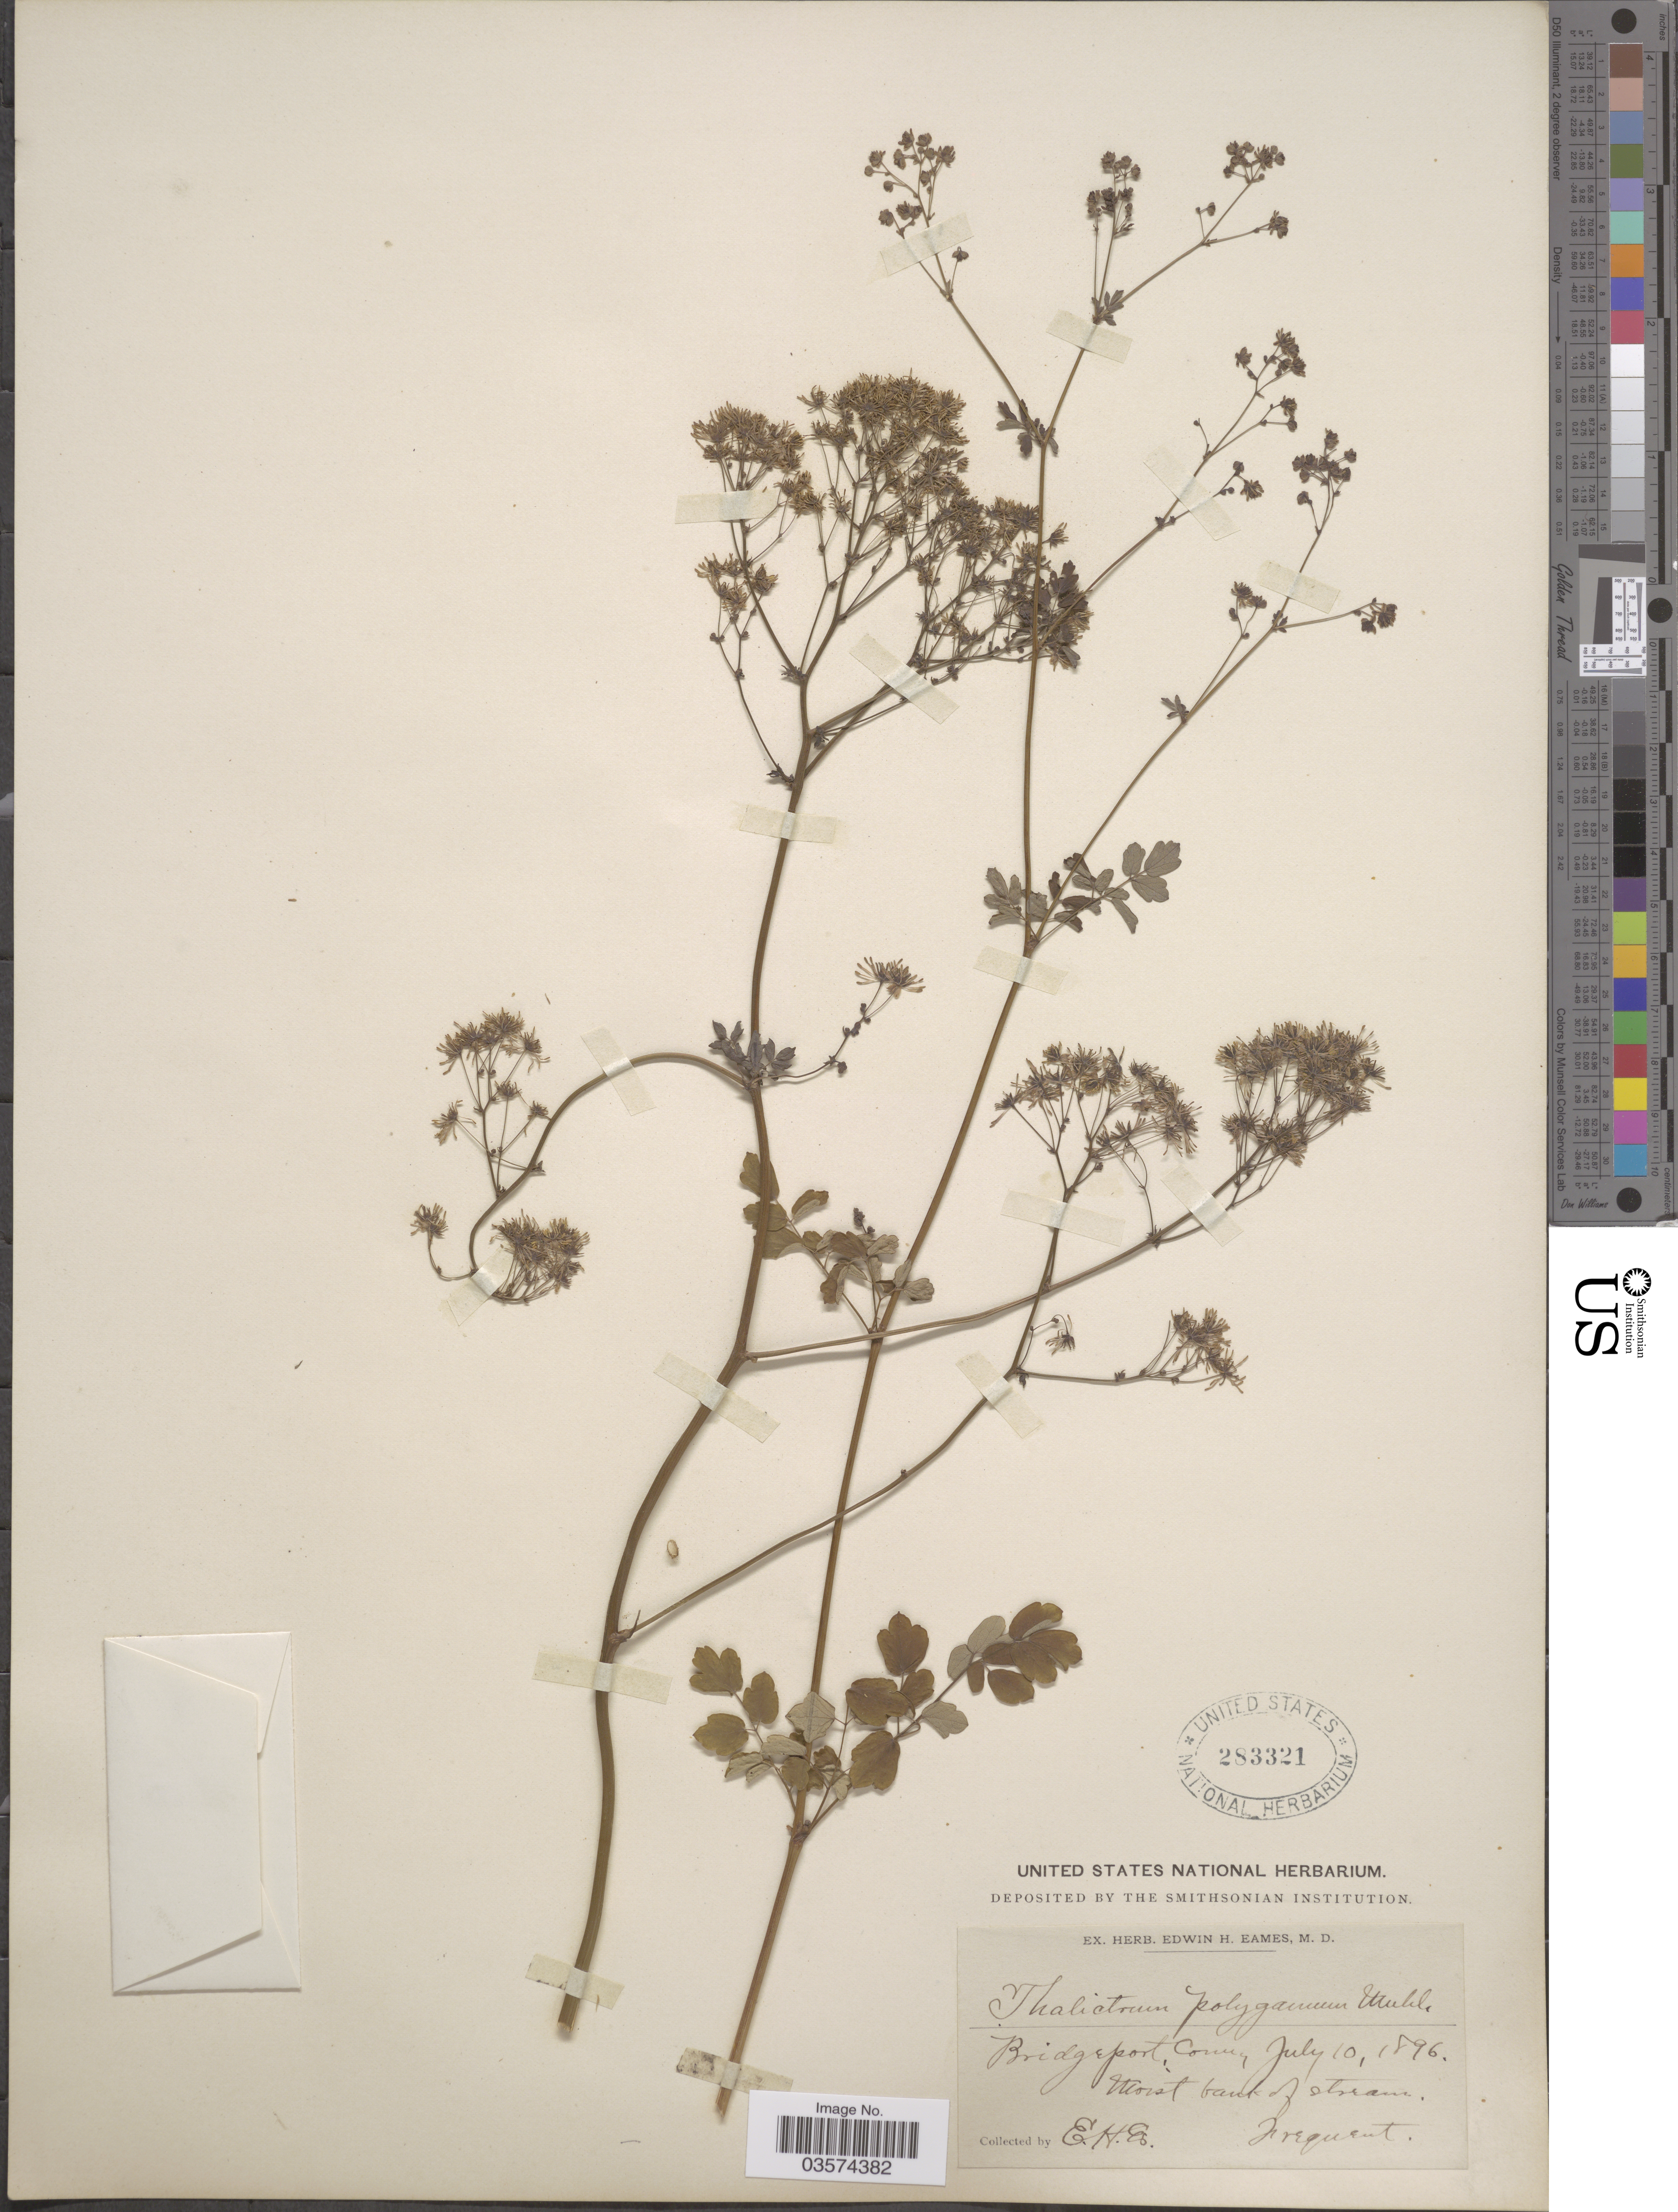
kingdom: Plantae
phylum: Tracheophyta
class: Magnoliopsida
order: Ranunculales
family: Ranunculaceae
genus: Thalictrum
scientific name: Thalictrum pubescens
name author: Pursh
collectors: E. H. Eames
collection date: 1896-07-10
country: United States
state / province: Connecticut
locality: Bridgeport. Moist bank of stream.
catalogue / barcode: US 283321